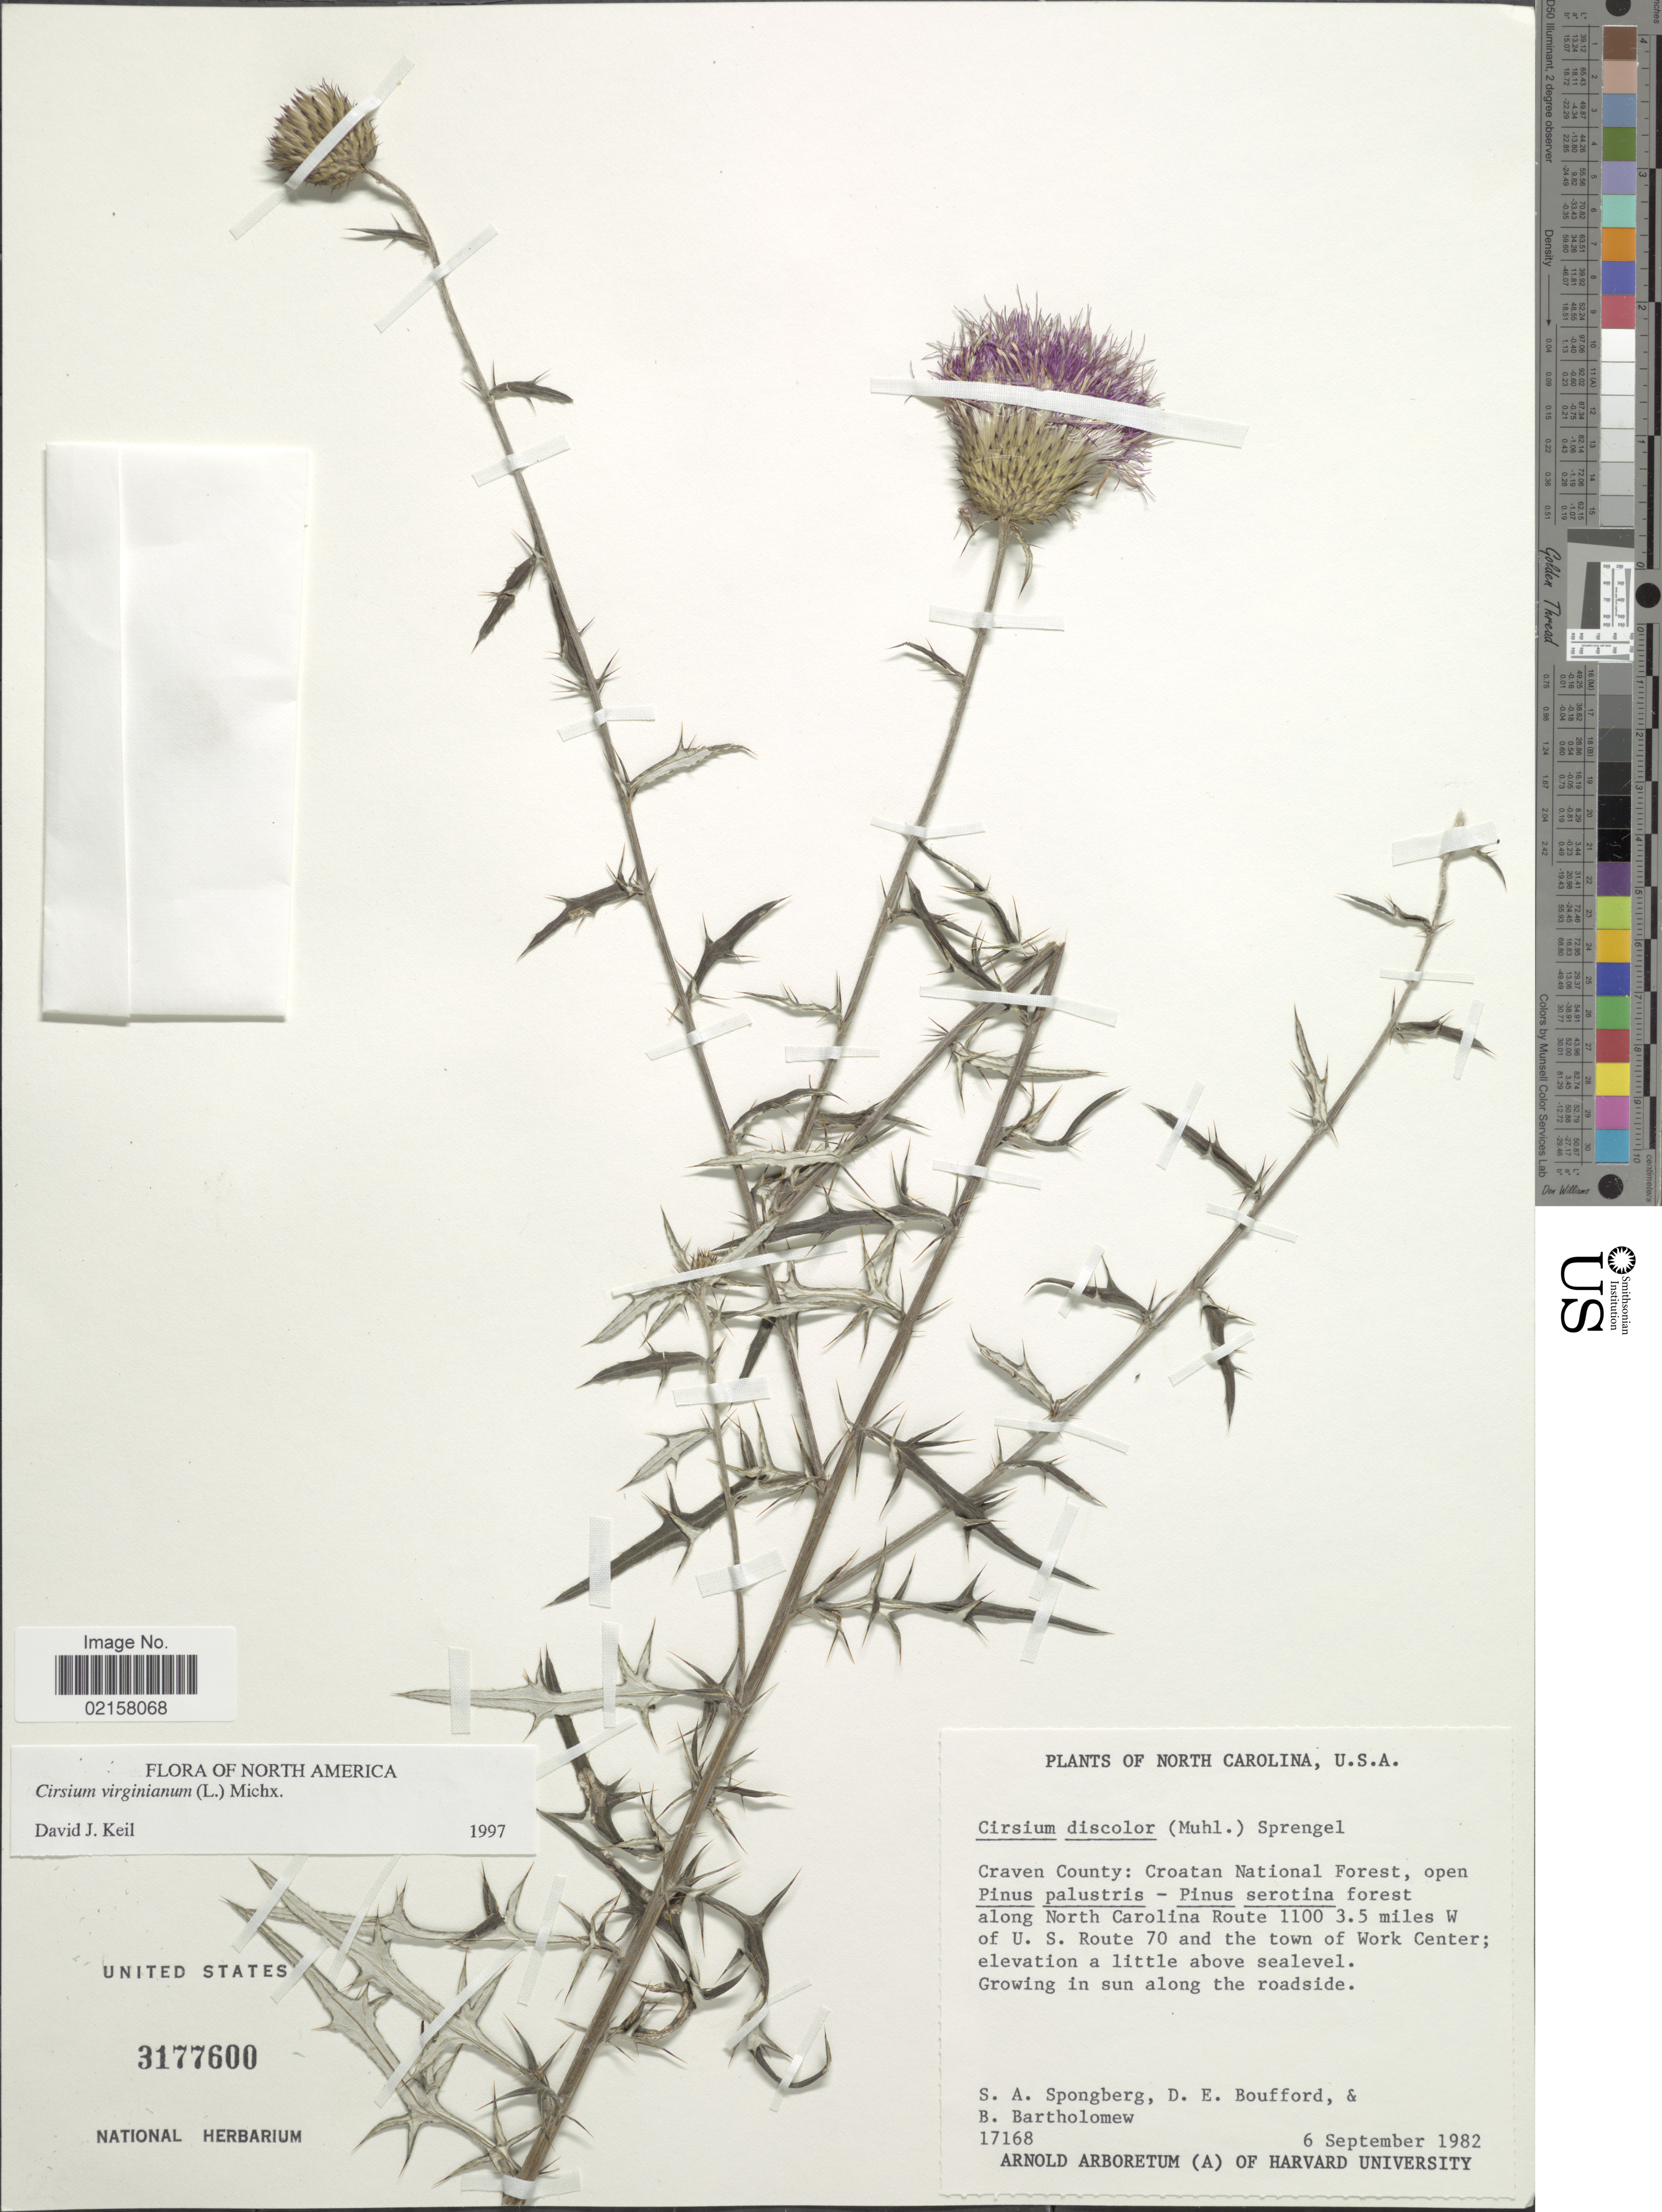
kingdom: Plantae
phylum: Tracheophyta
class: Magnoliopsida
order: Asterales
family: Asteraceae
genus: Cirsium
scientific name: Cirsium virginianum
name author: (L.) Michx.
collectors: S. A.Spongberg, D. E. Boufford & B. Bartholomew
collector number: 17168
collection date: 1982-09-06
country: United States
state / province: North Carolina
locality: Craven County: Croatan National Park, along North Carolina Route 1100 3.5 miles W of U.S. Route 70 and the town of Work Center, in sun along roadside.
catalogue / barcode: US 3177600